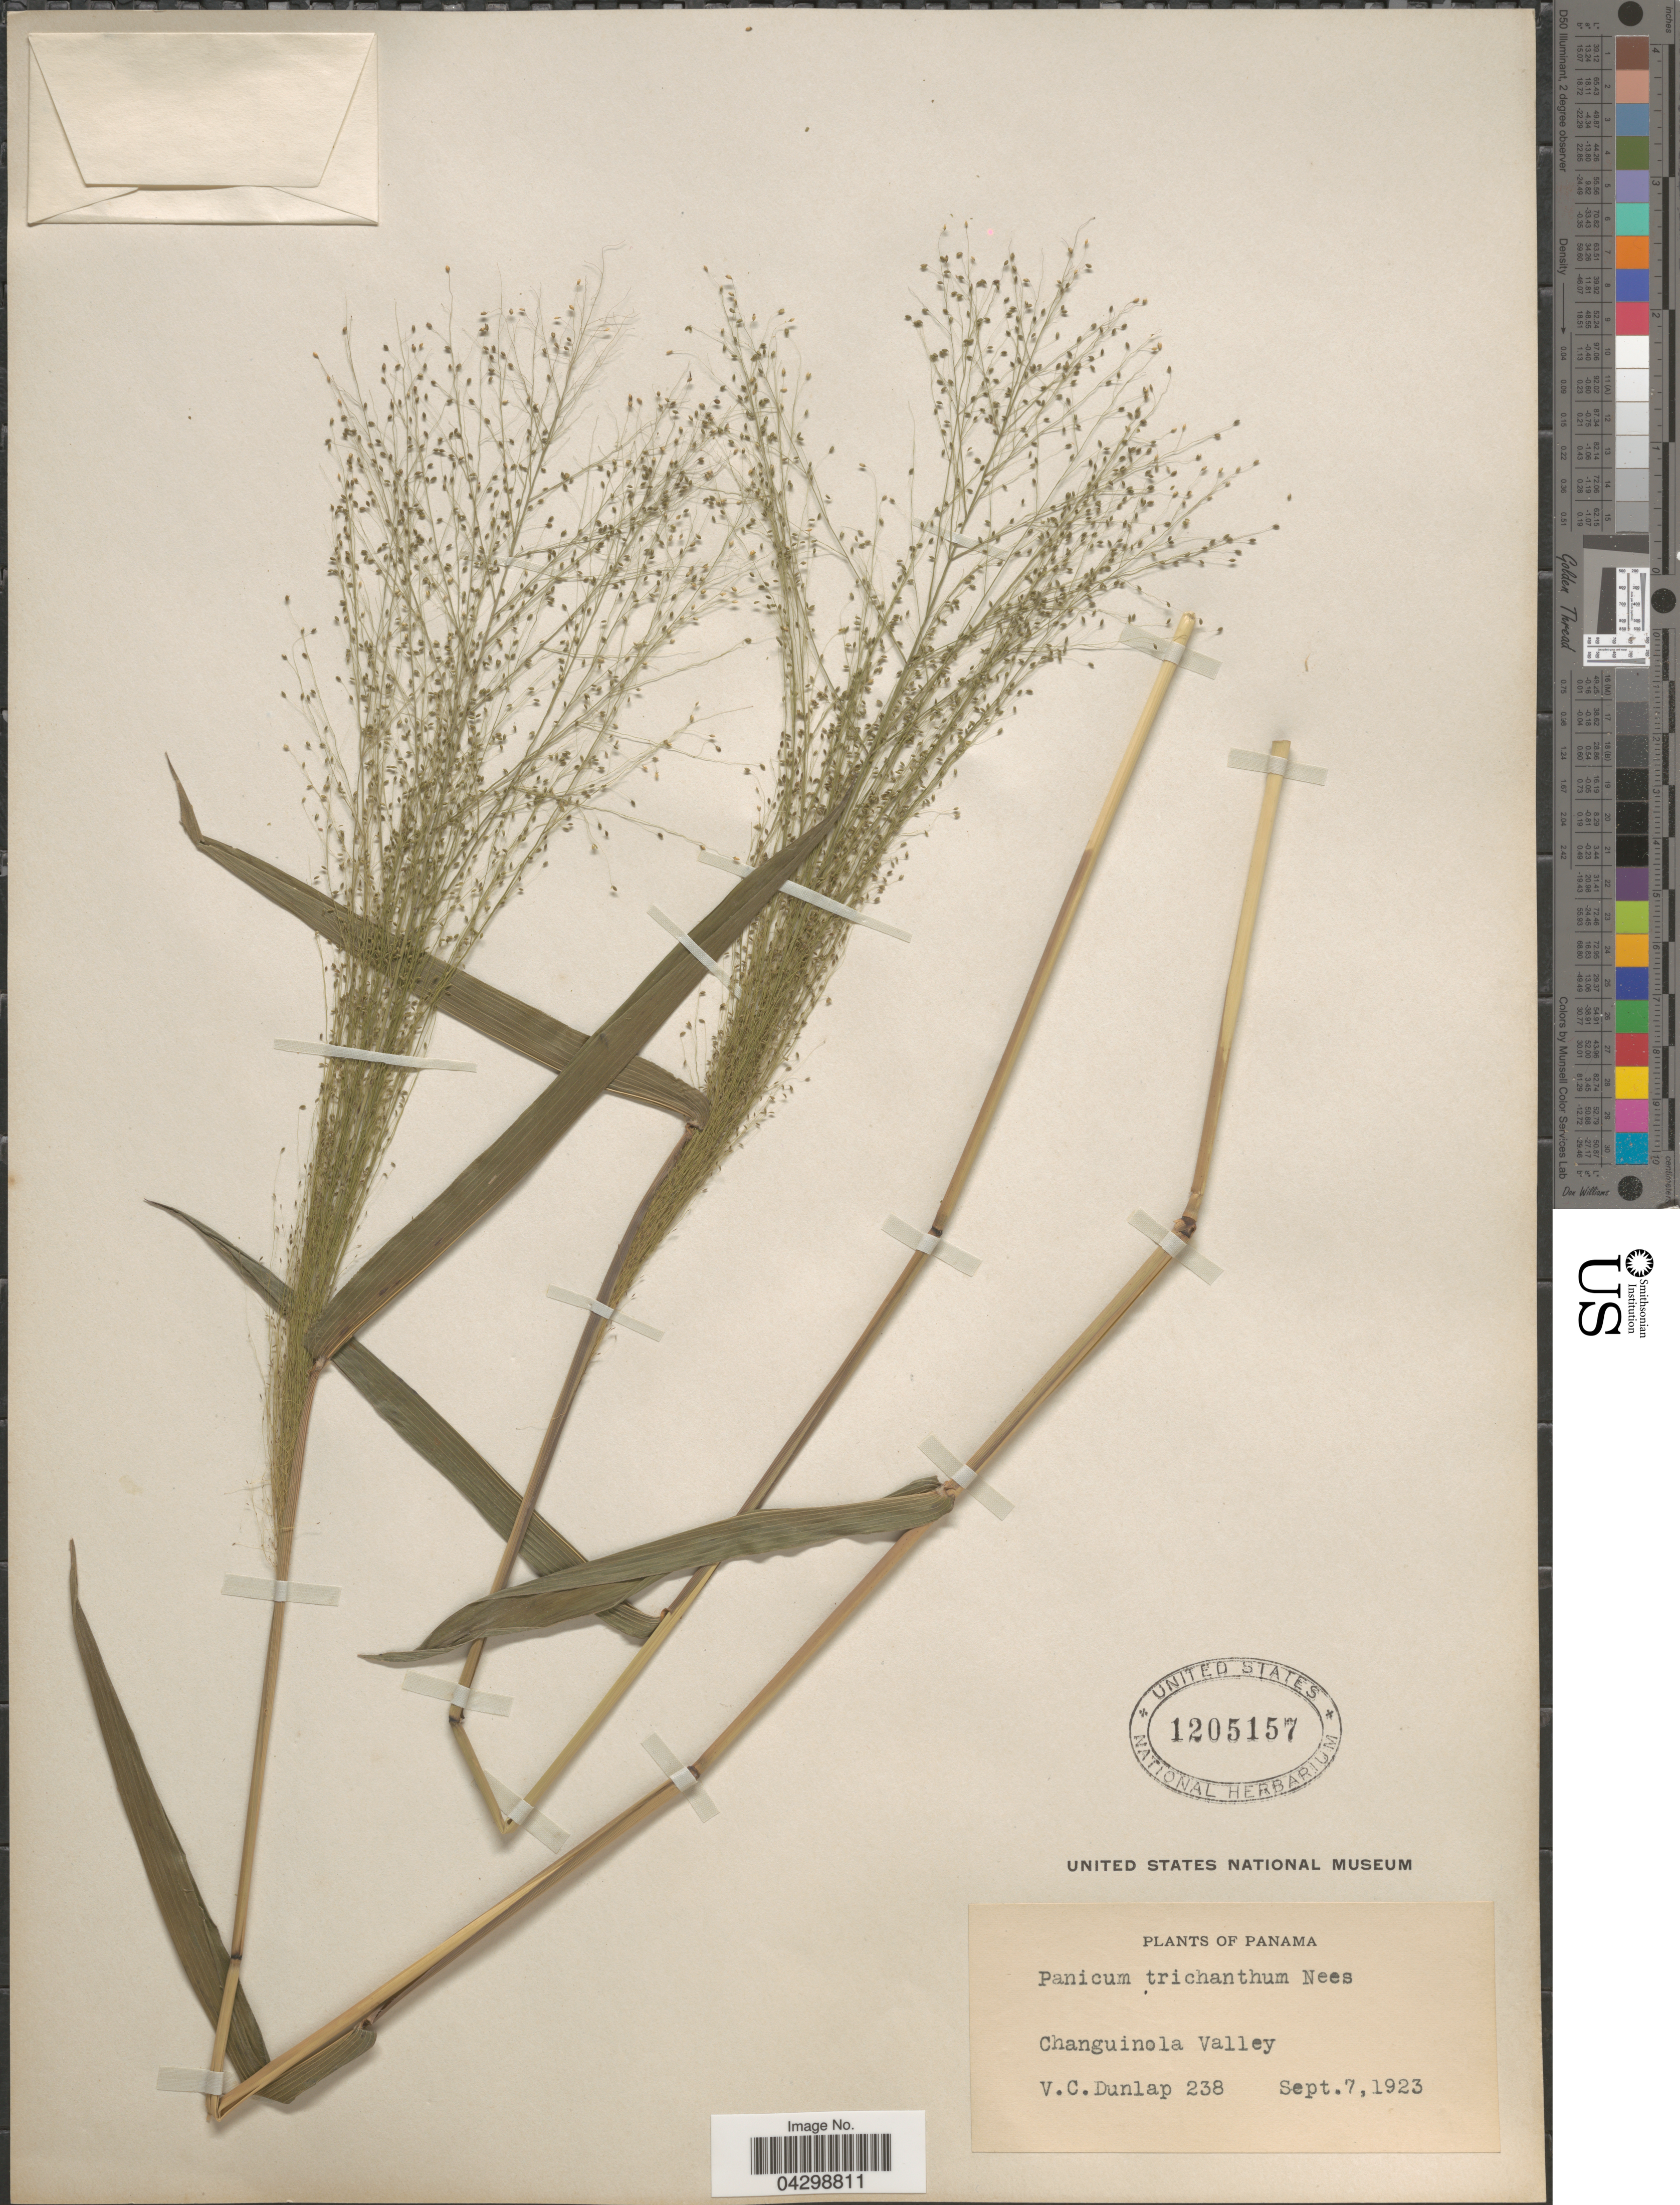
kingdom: Plantae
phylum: Tracheophyta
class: Liliopsida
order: Poales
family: Poaceae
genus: Panicum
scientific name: Panicum trichanthum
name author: Nees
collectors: V. C. Dunlap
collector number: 238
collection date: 1923-09-07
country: Panama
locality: Changuinola Valley.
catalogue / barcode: US 1205157